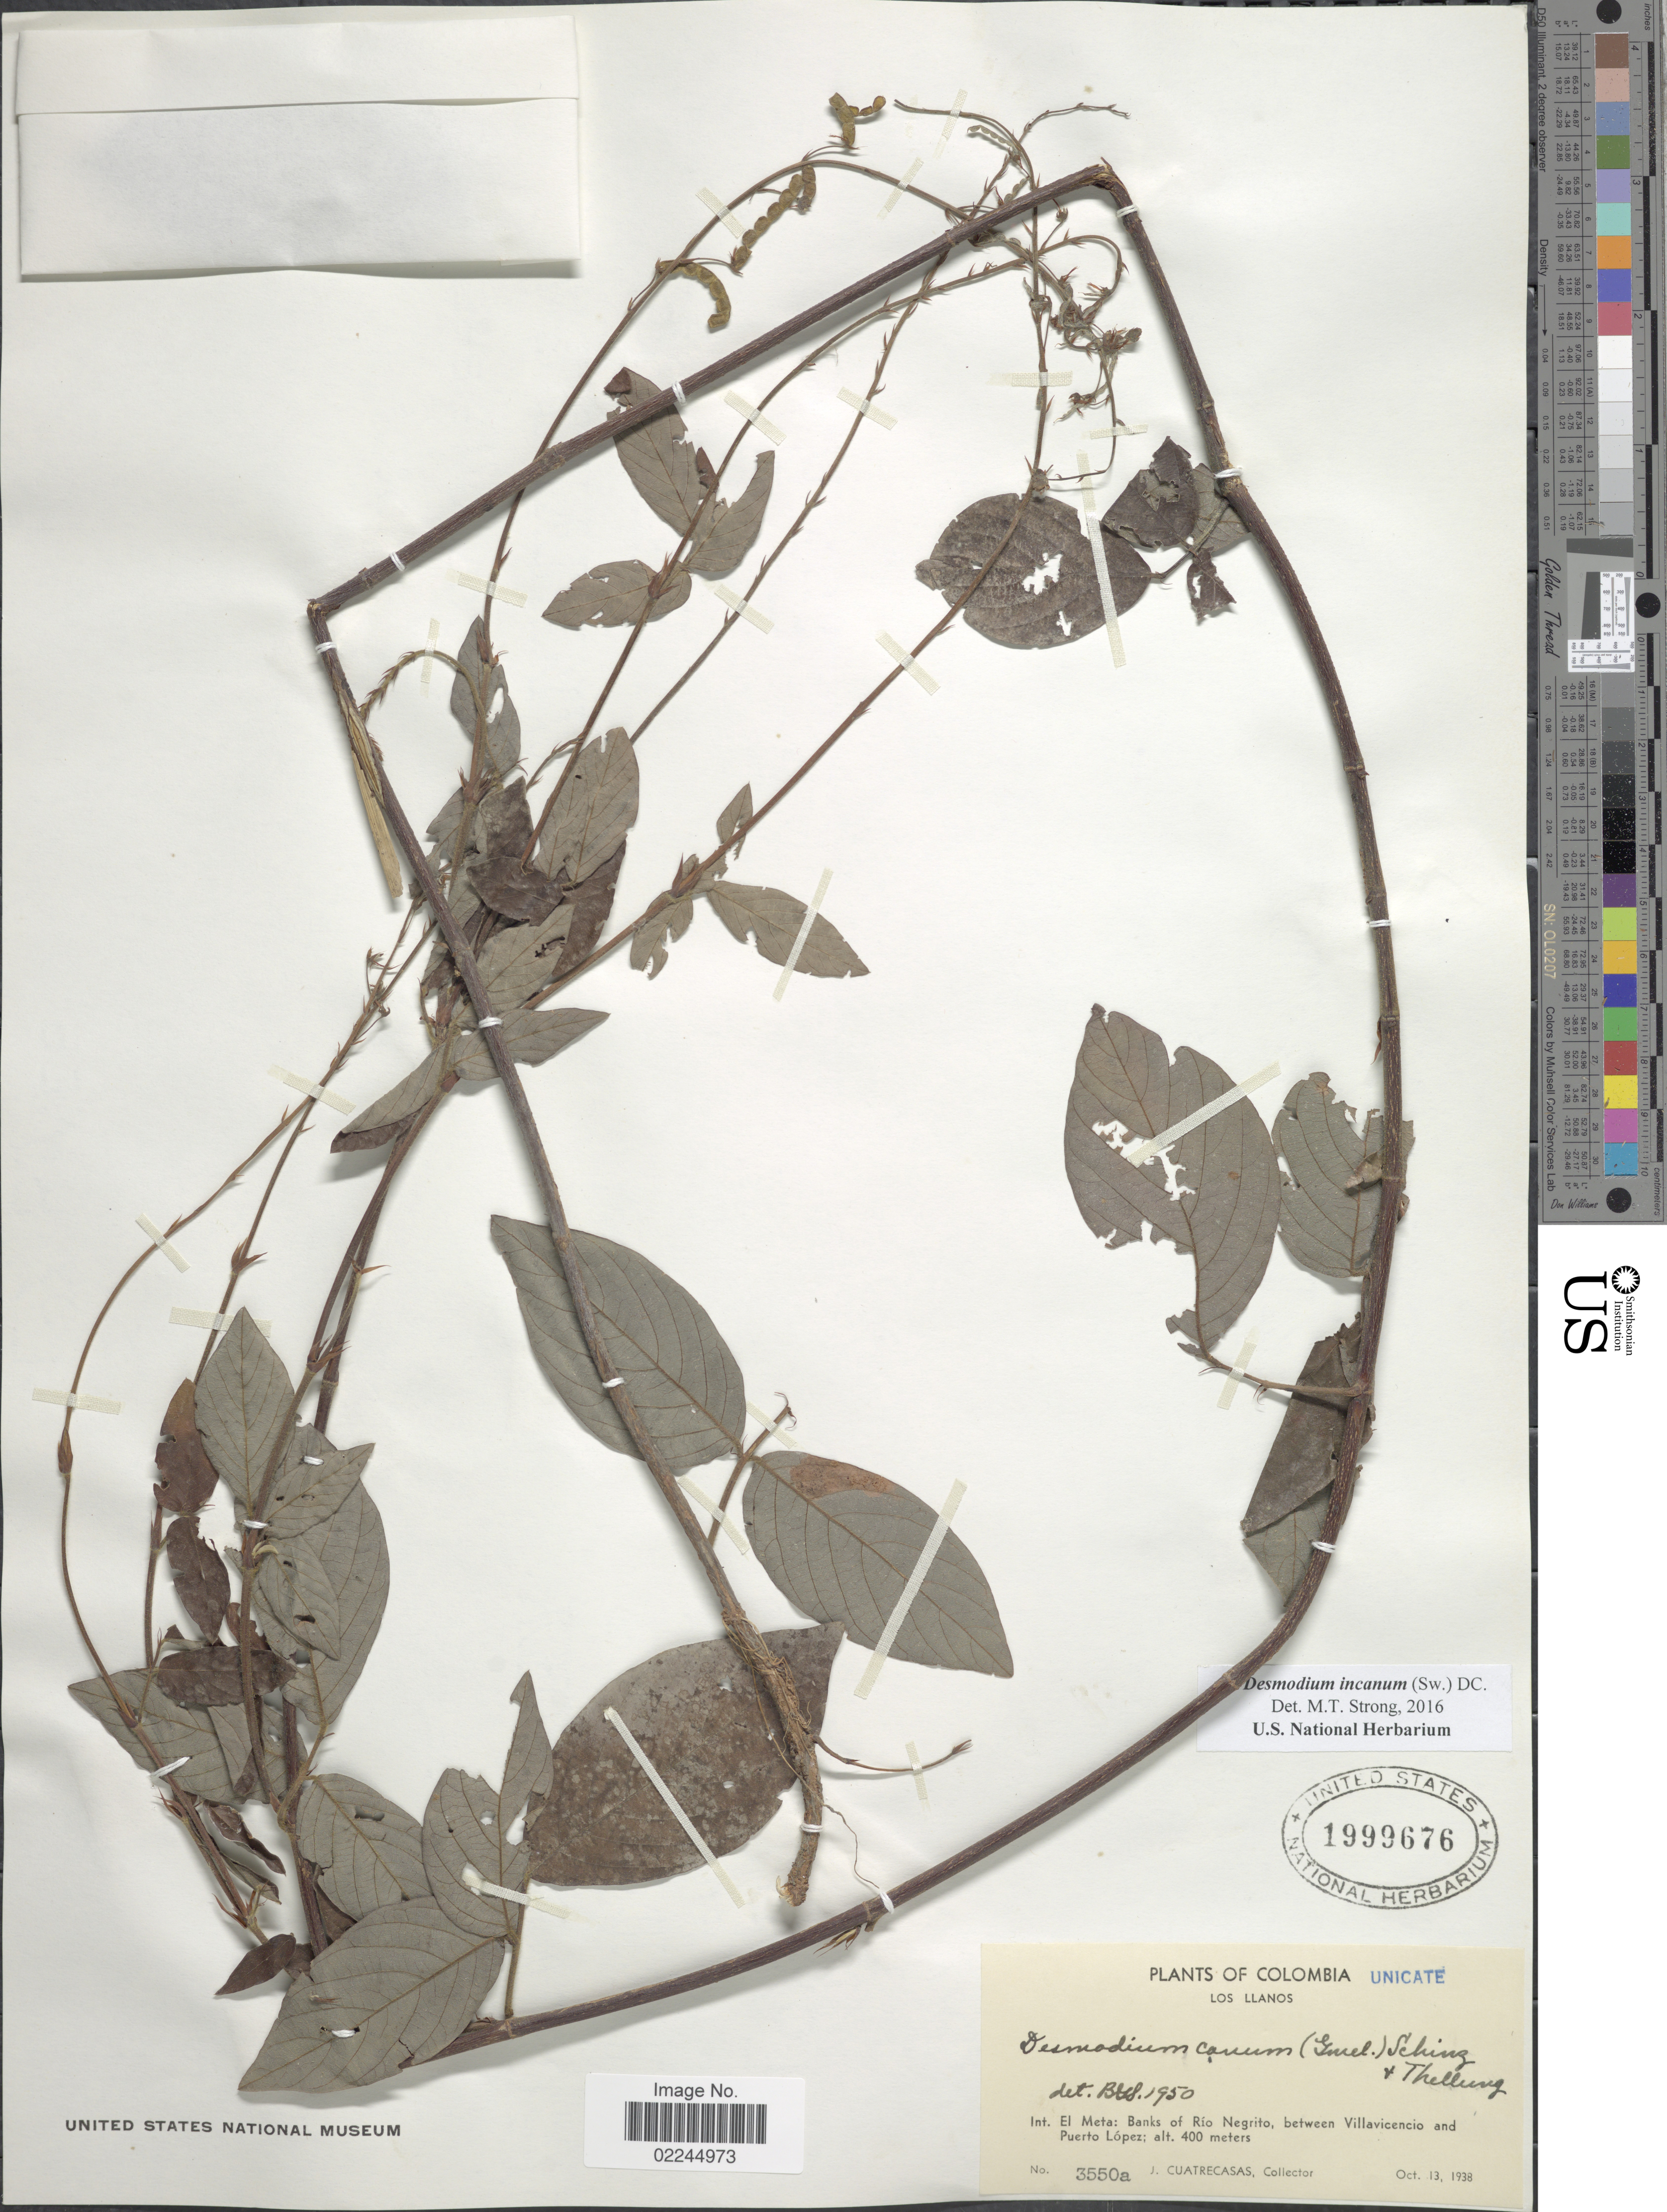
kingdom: Plantae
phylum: Tracheophyta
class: Magnoliopsida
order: Fabales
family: Fabaceae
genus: Desmodium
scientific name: Desmodium incanum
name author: (Sw.) DC.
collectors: J. Cuatrecasas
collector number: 3550a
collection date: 1938-10-13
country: Colombia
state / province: Meta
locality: Los Llanos, banks of Negrito, between Villavicencio and Puerto Lopez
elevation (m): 400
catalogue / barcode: US 1999676